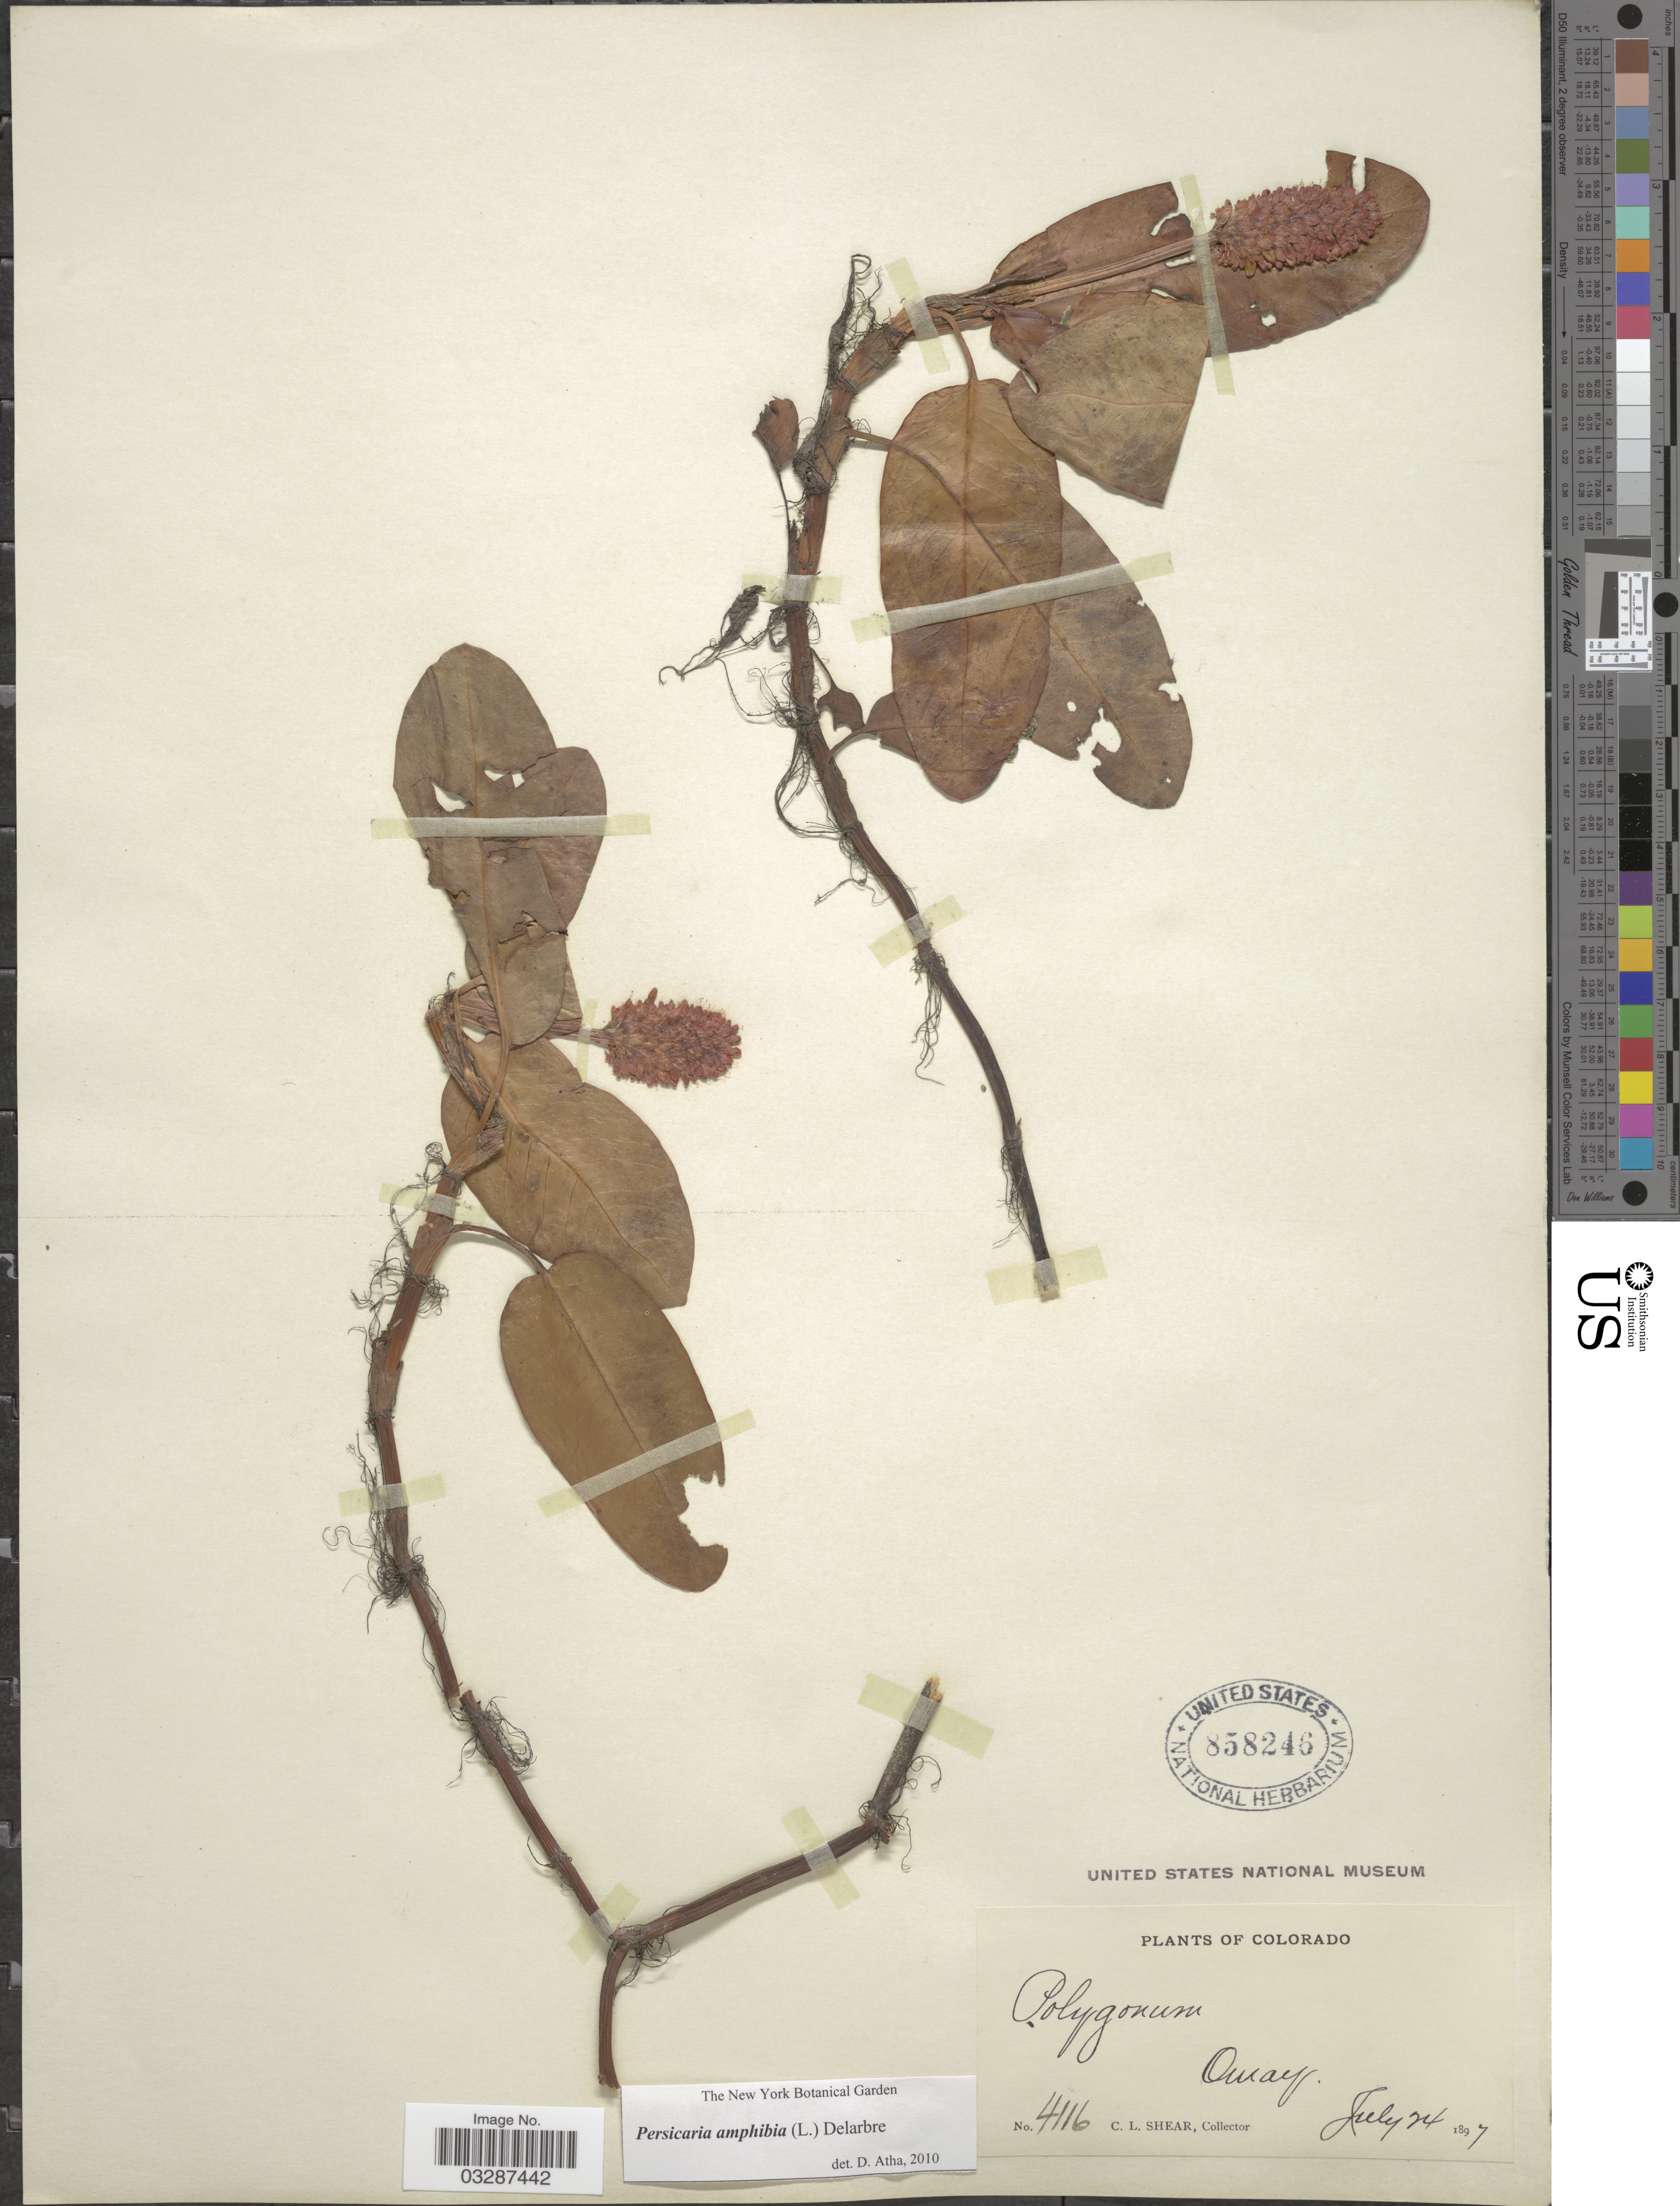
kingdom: Plantae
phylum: Tracheophyta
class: Magnoliopsida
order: Caryophyllales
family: Polygonaceae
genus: Persicaria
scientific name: Persicaria amphibia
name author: (L.) Delarbre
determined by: Atha, D. E.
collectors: C. L. Shear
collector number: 4116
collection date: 1897-07-24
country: United States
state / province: Colorado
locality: Ouray.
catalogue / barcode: US 858246